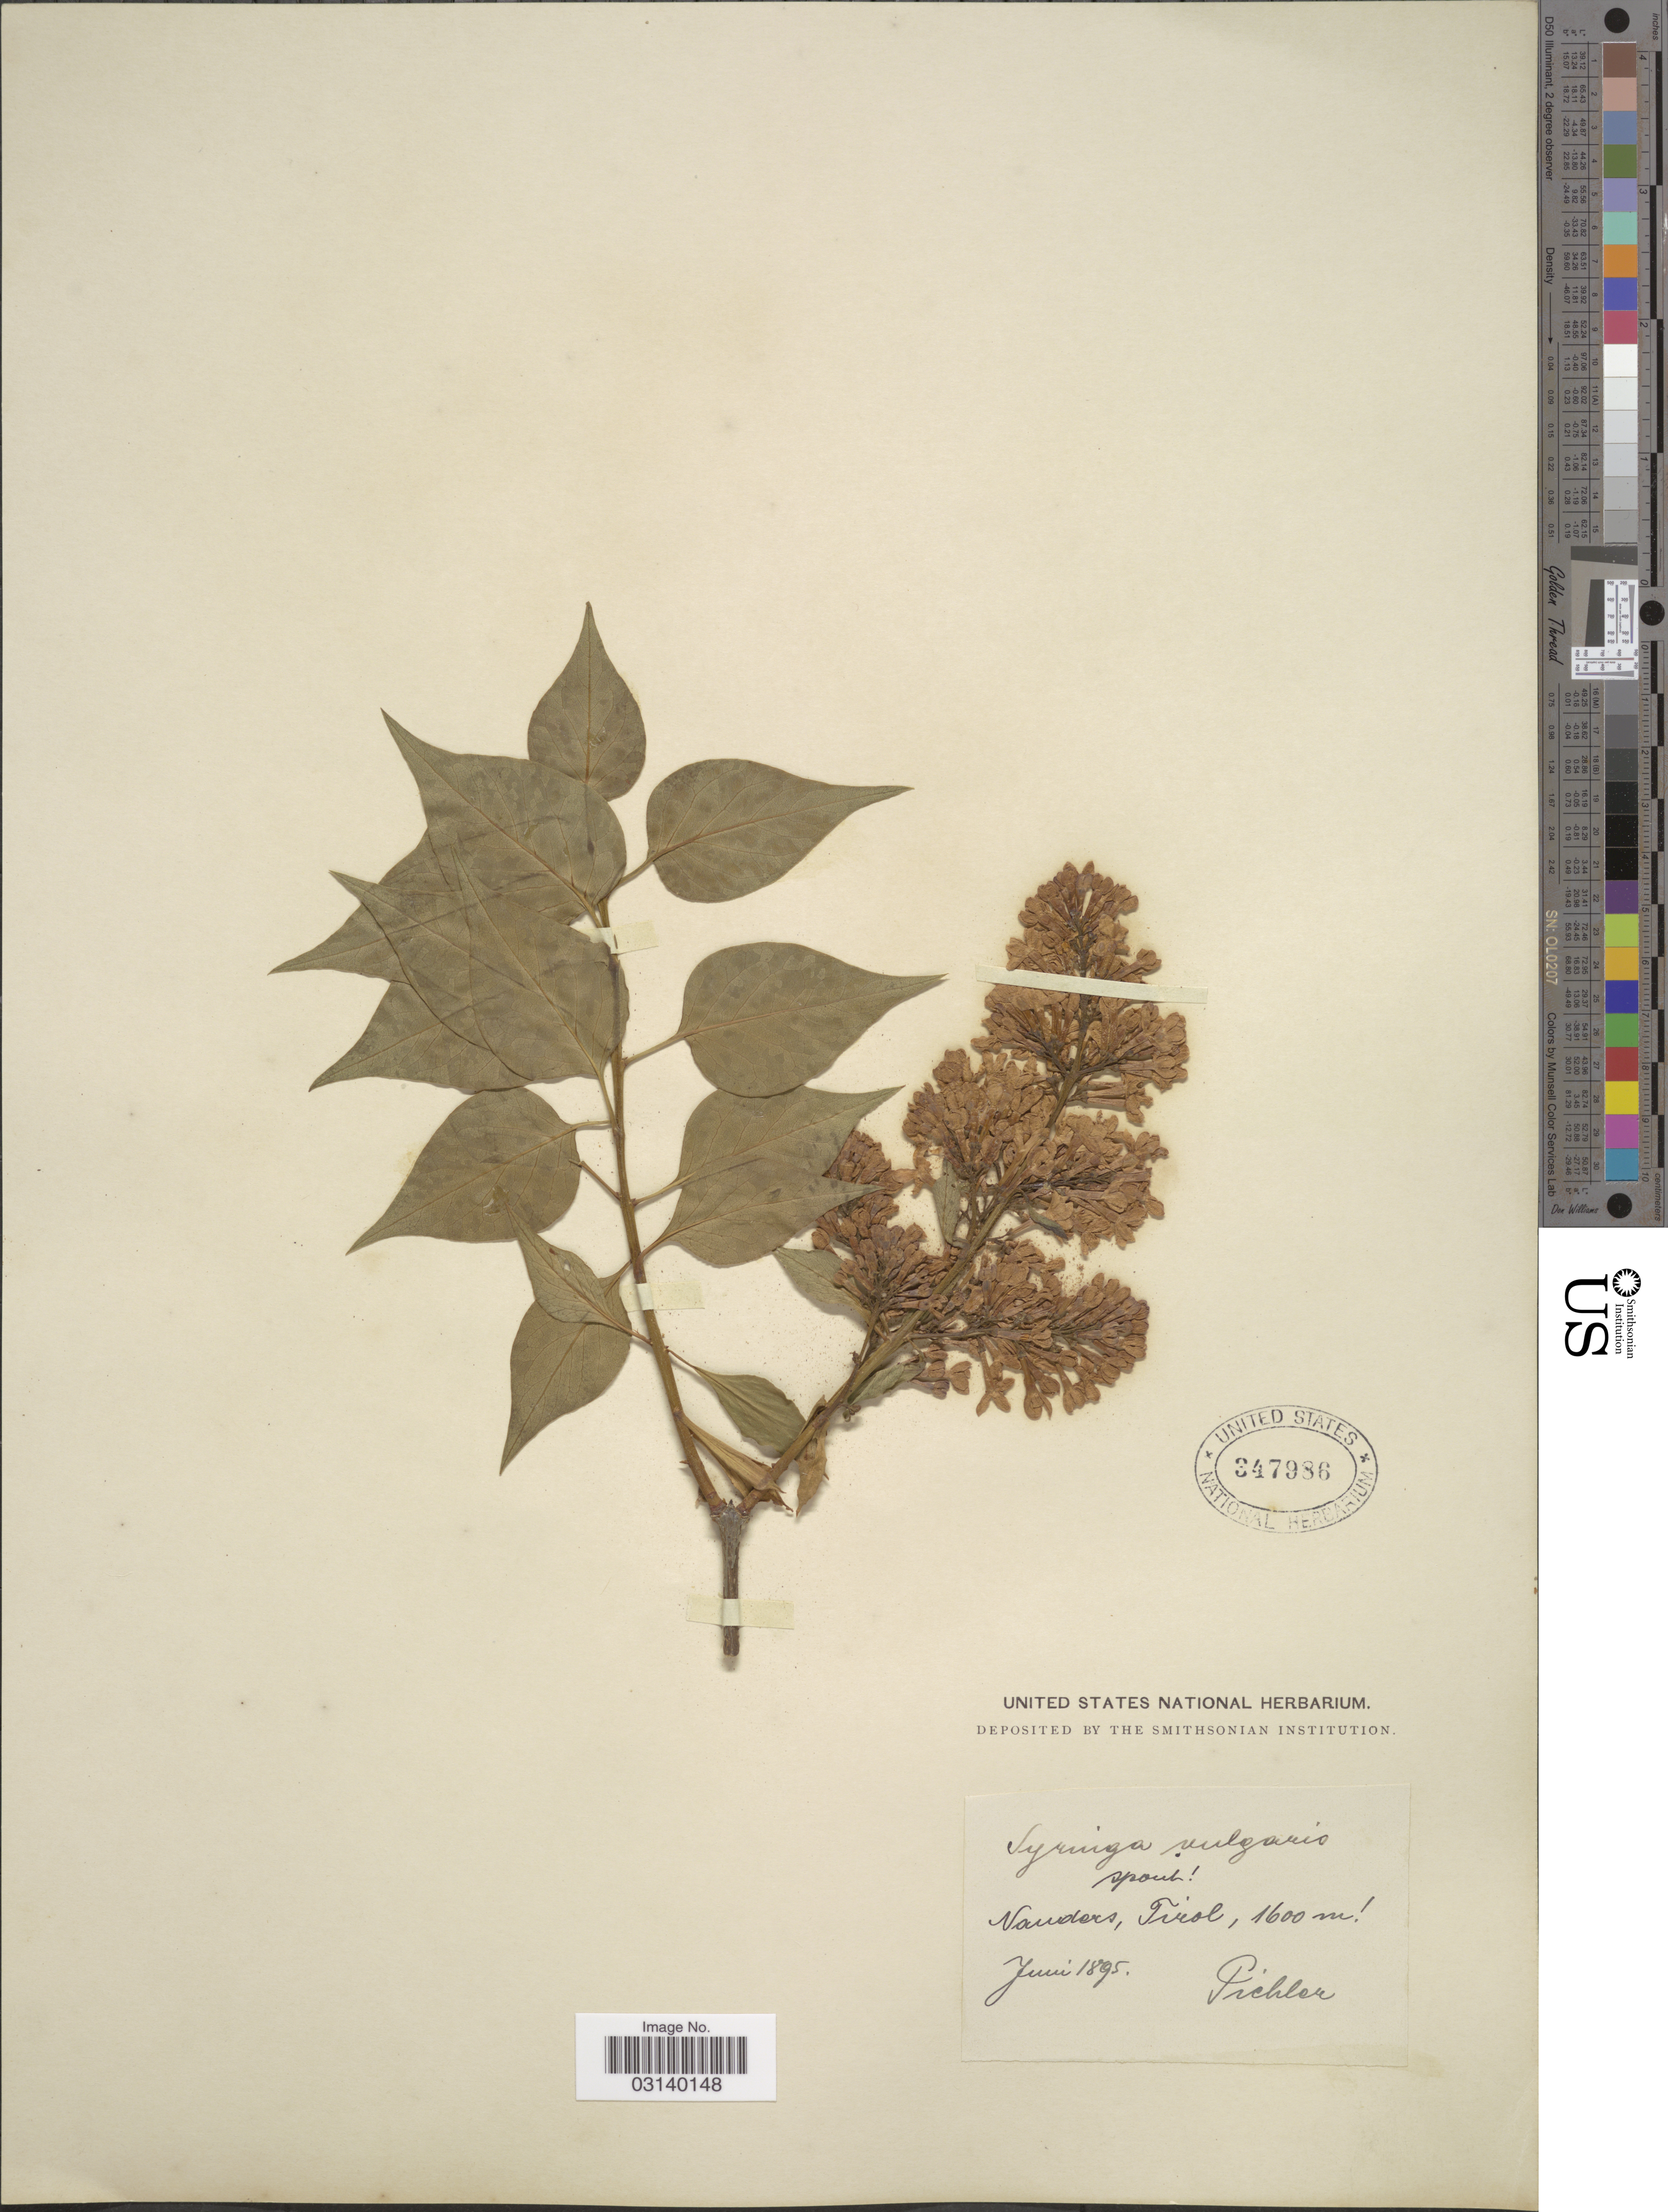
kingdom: Plantae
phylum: Tracheophyta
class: Magnoliopsida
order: Lamiales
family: Oleaceae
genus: Syringa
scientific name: Syringa vulgaris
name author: L.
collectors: Pichler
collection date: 1895-06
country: Austria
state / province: Tirol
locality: Nauders.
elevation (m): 1600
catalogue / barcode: US 347986